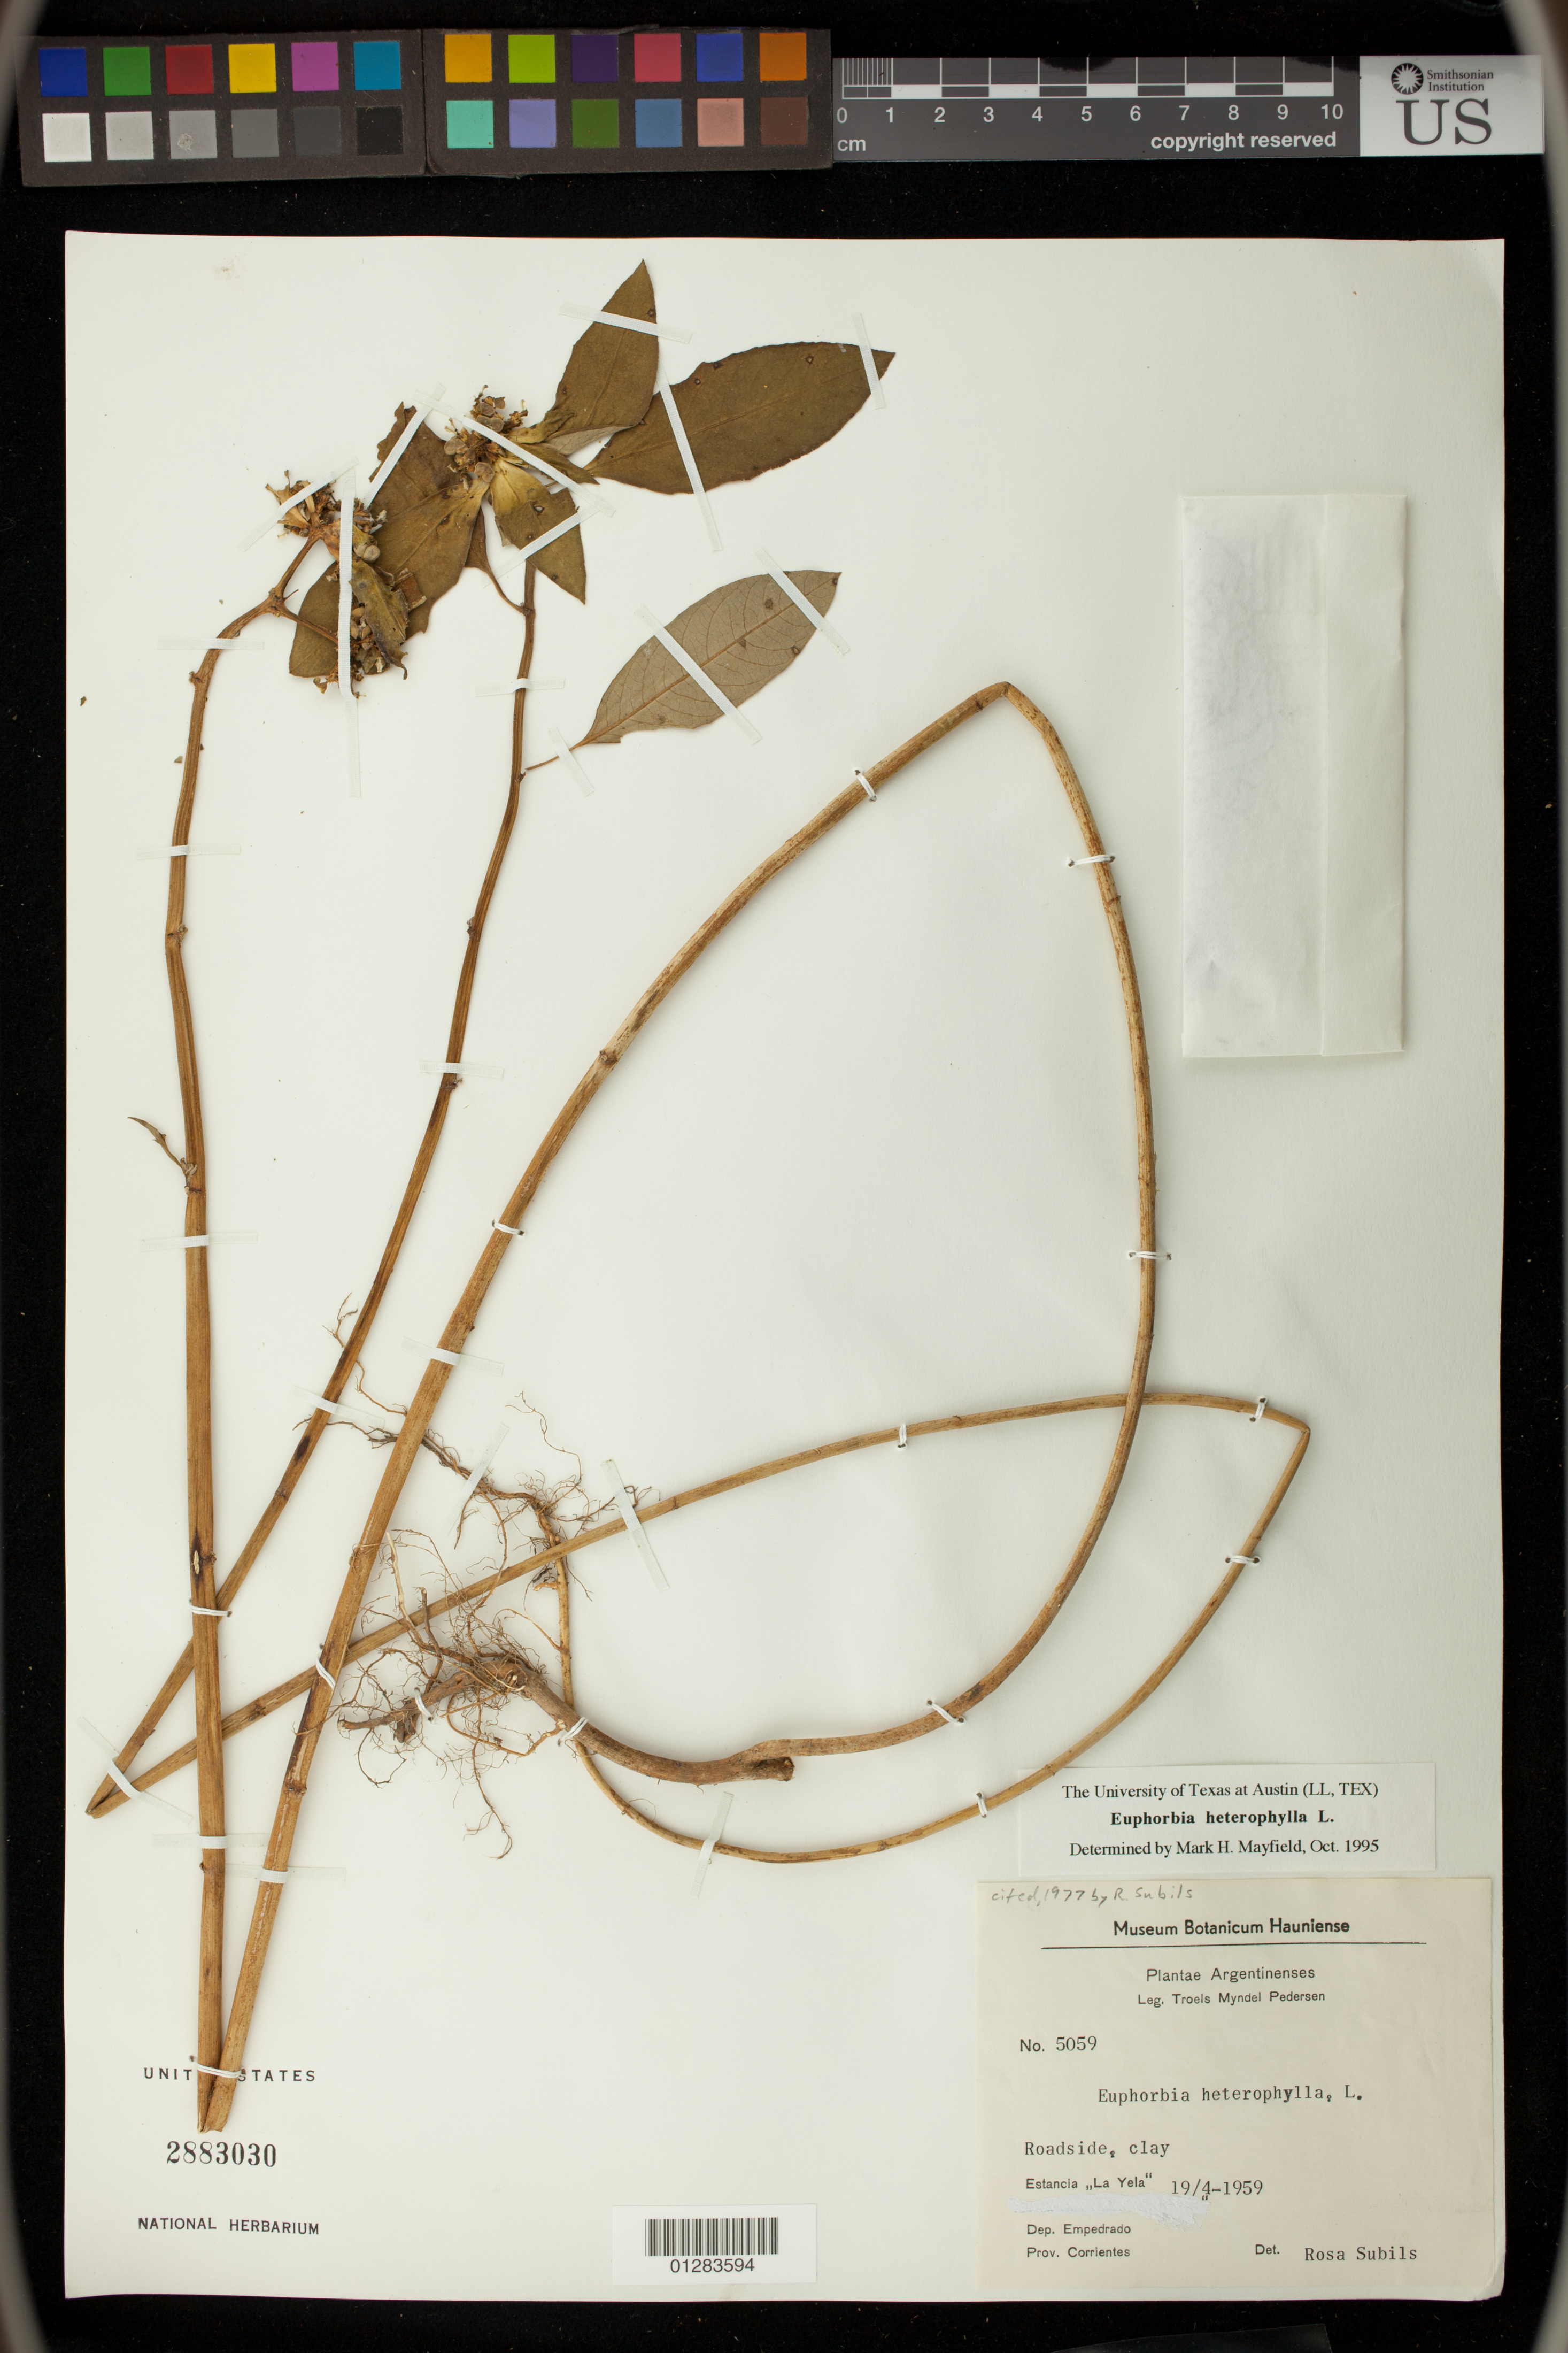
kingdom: Plantae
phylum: Tracheophyta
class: Magnoliopsida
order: Malpighiales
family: Euphorbiaceae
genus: Euphorbia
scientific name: Euphorbia heterophylla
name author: L.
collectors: T. Pederson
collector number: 5059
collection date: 1959-04-19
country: Argentina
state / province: Corrientes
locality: Estancia "La Yela", Dep. Empedrado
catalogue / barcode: US 2883030